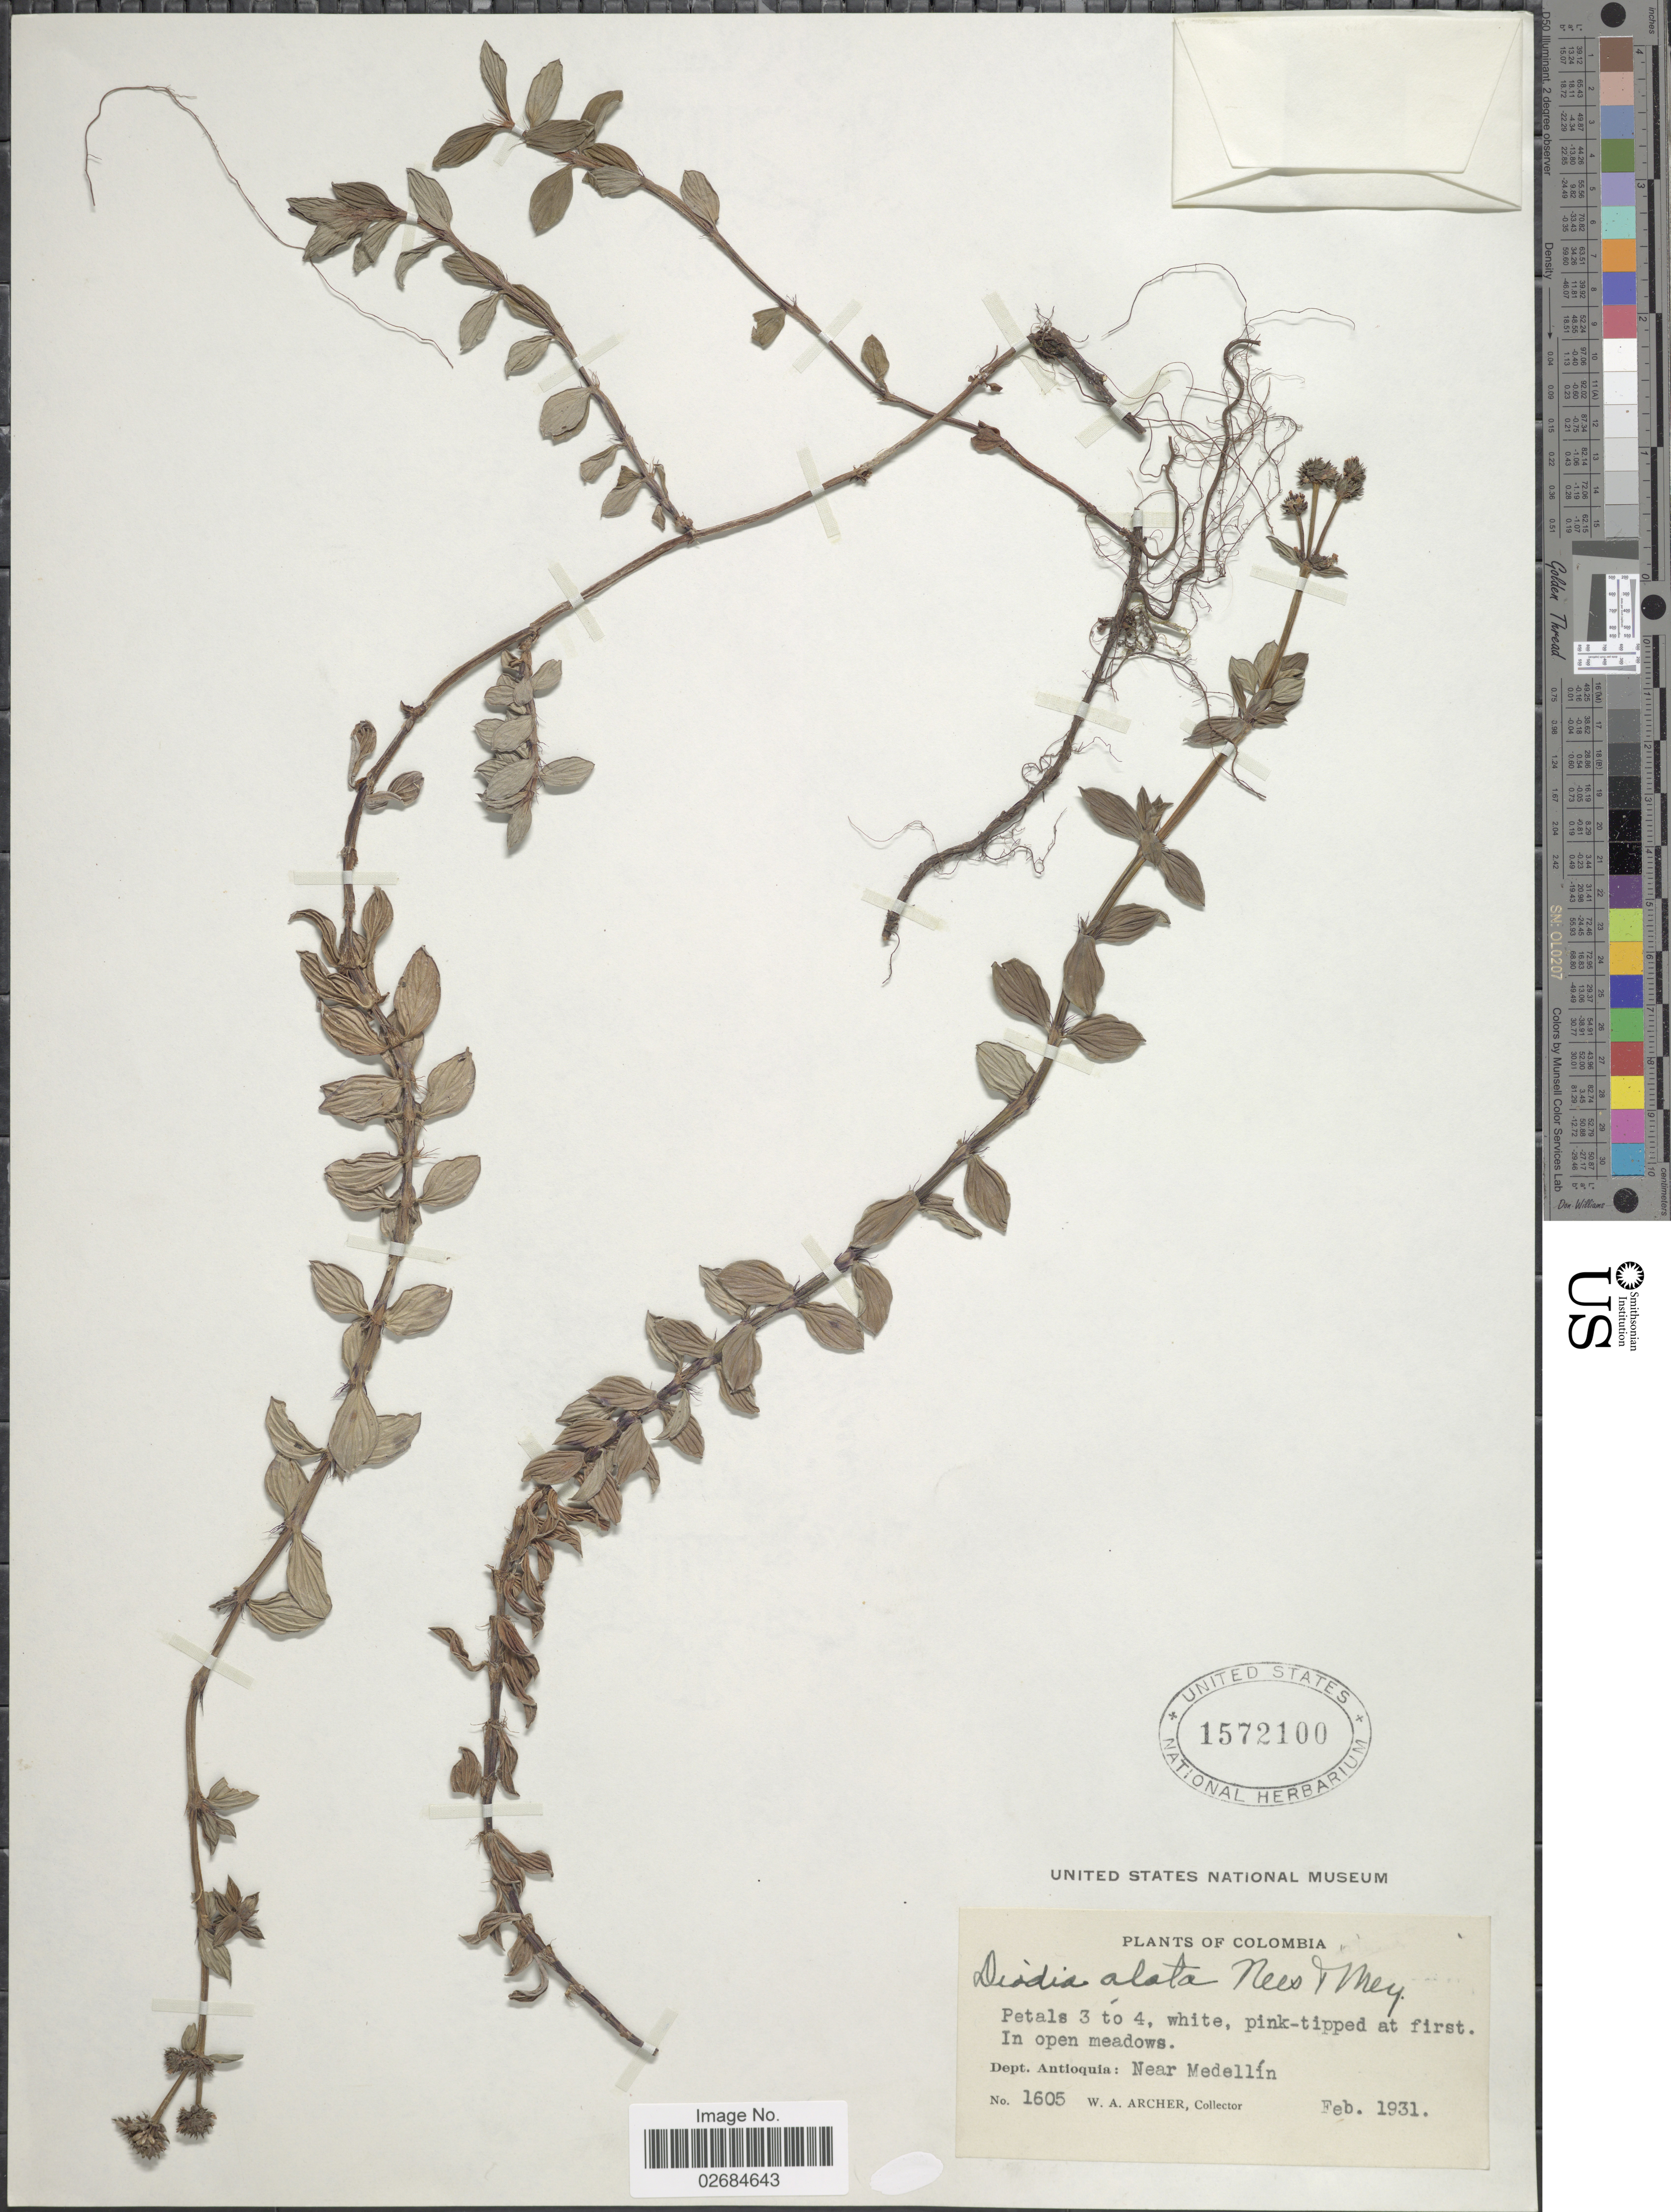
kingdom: Plantae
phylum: Tracheophyta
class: Magnoliopsida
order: Gentianales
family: Rubiaceae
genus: Diodia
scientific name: Diodia alata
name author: Nees & Mart.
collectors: W. A. Archer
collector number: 1605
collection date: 1931-02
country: Colombia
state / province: Antioquia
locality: In open meadows, near Medellin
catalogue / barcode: US 1572100